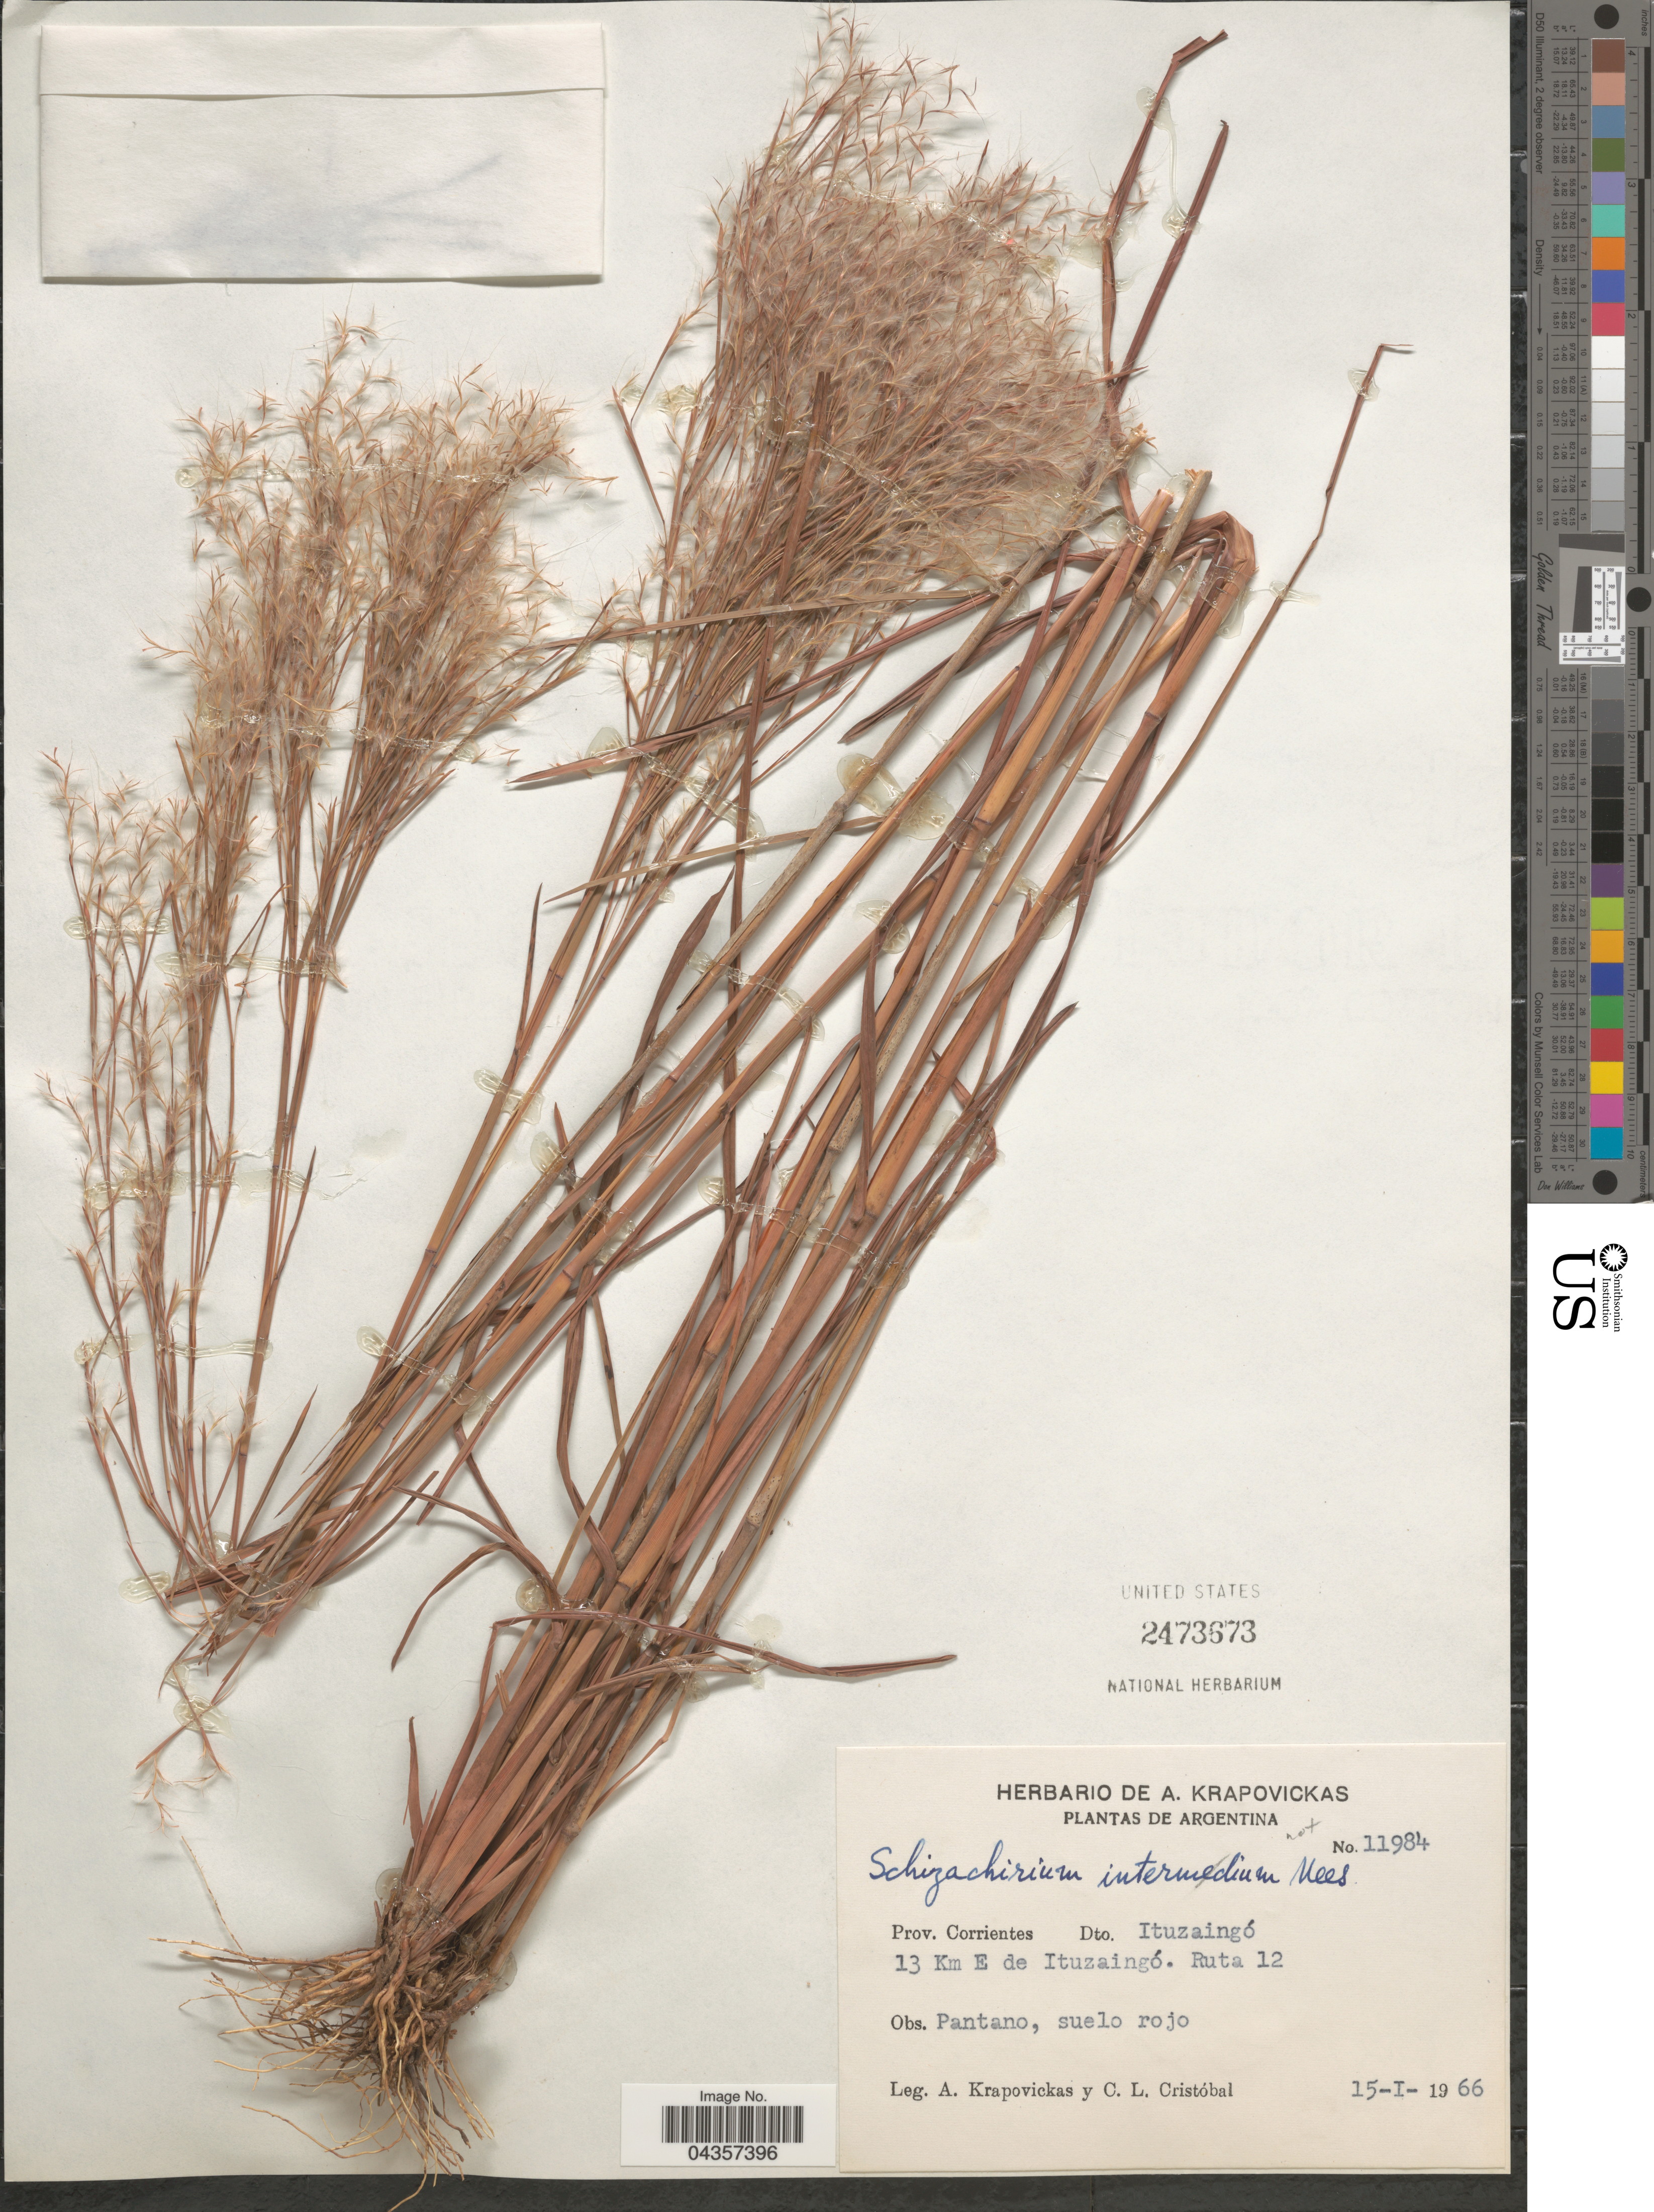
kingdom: Plantae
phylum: Tracheophyta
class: Liliopsida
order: Poales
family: Poaceae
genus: Schizachyrium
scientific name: Schizachyrium sp.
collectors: A. Krapovickas & C. L. Cristóbal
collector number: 11984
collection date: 1966-01-15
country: Argentina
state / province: Corrientes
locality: Dto. Ituzaingó. 13 Km E de Ituzaingó. Ruta 12.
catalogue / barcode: US 2473673